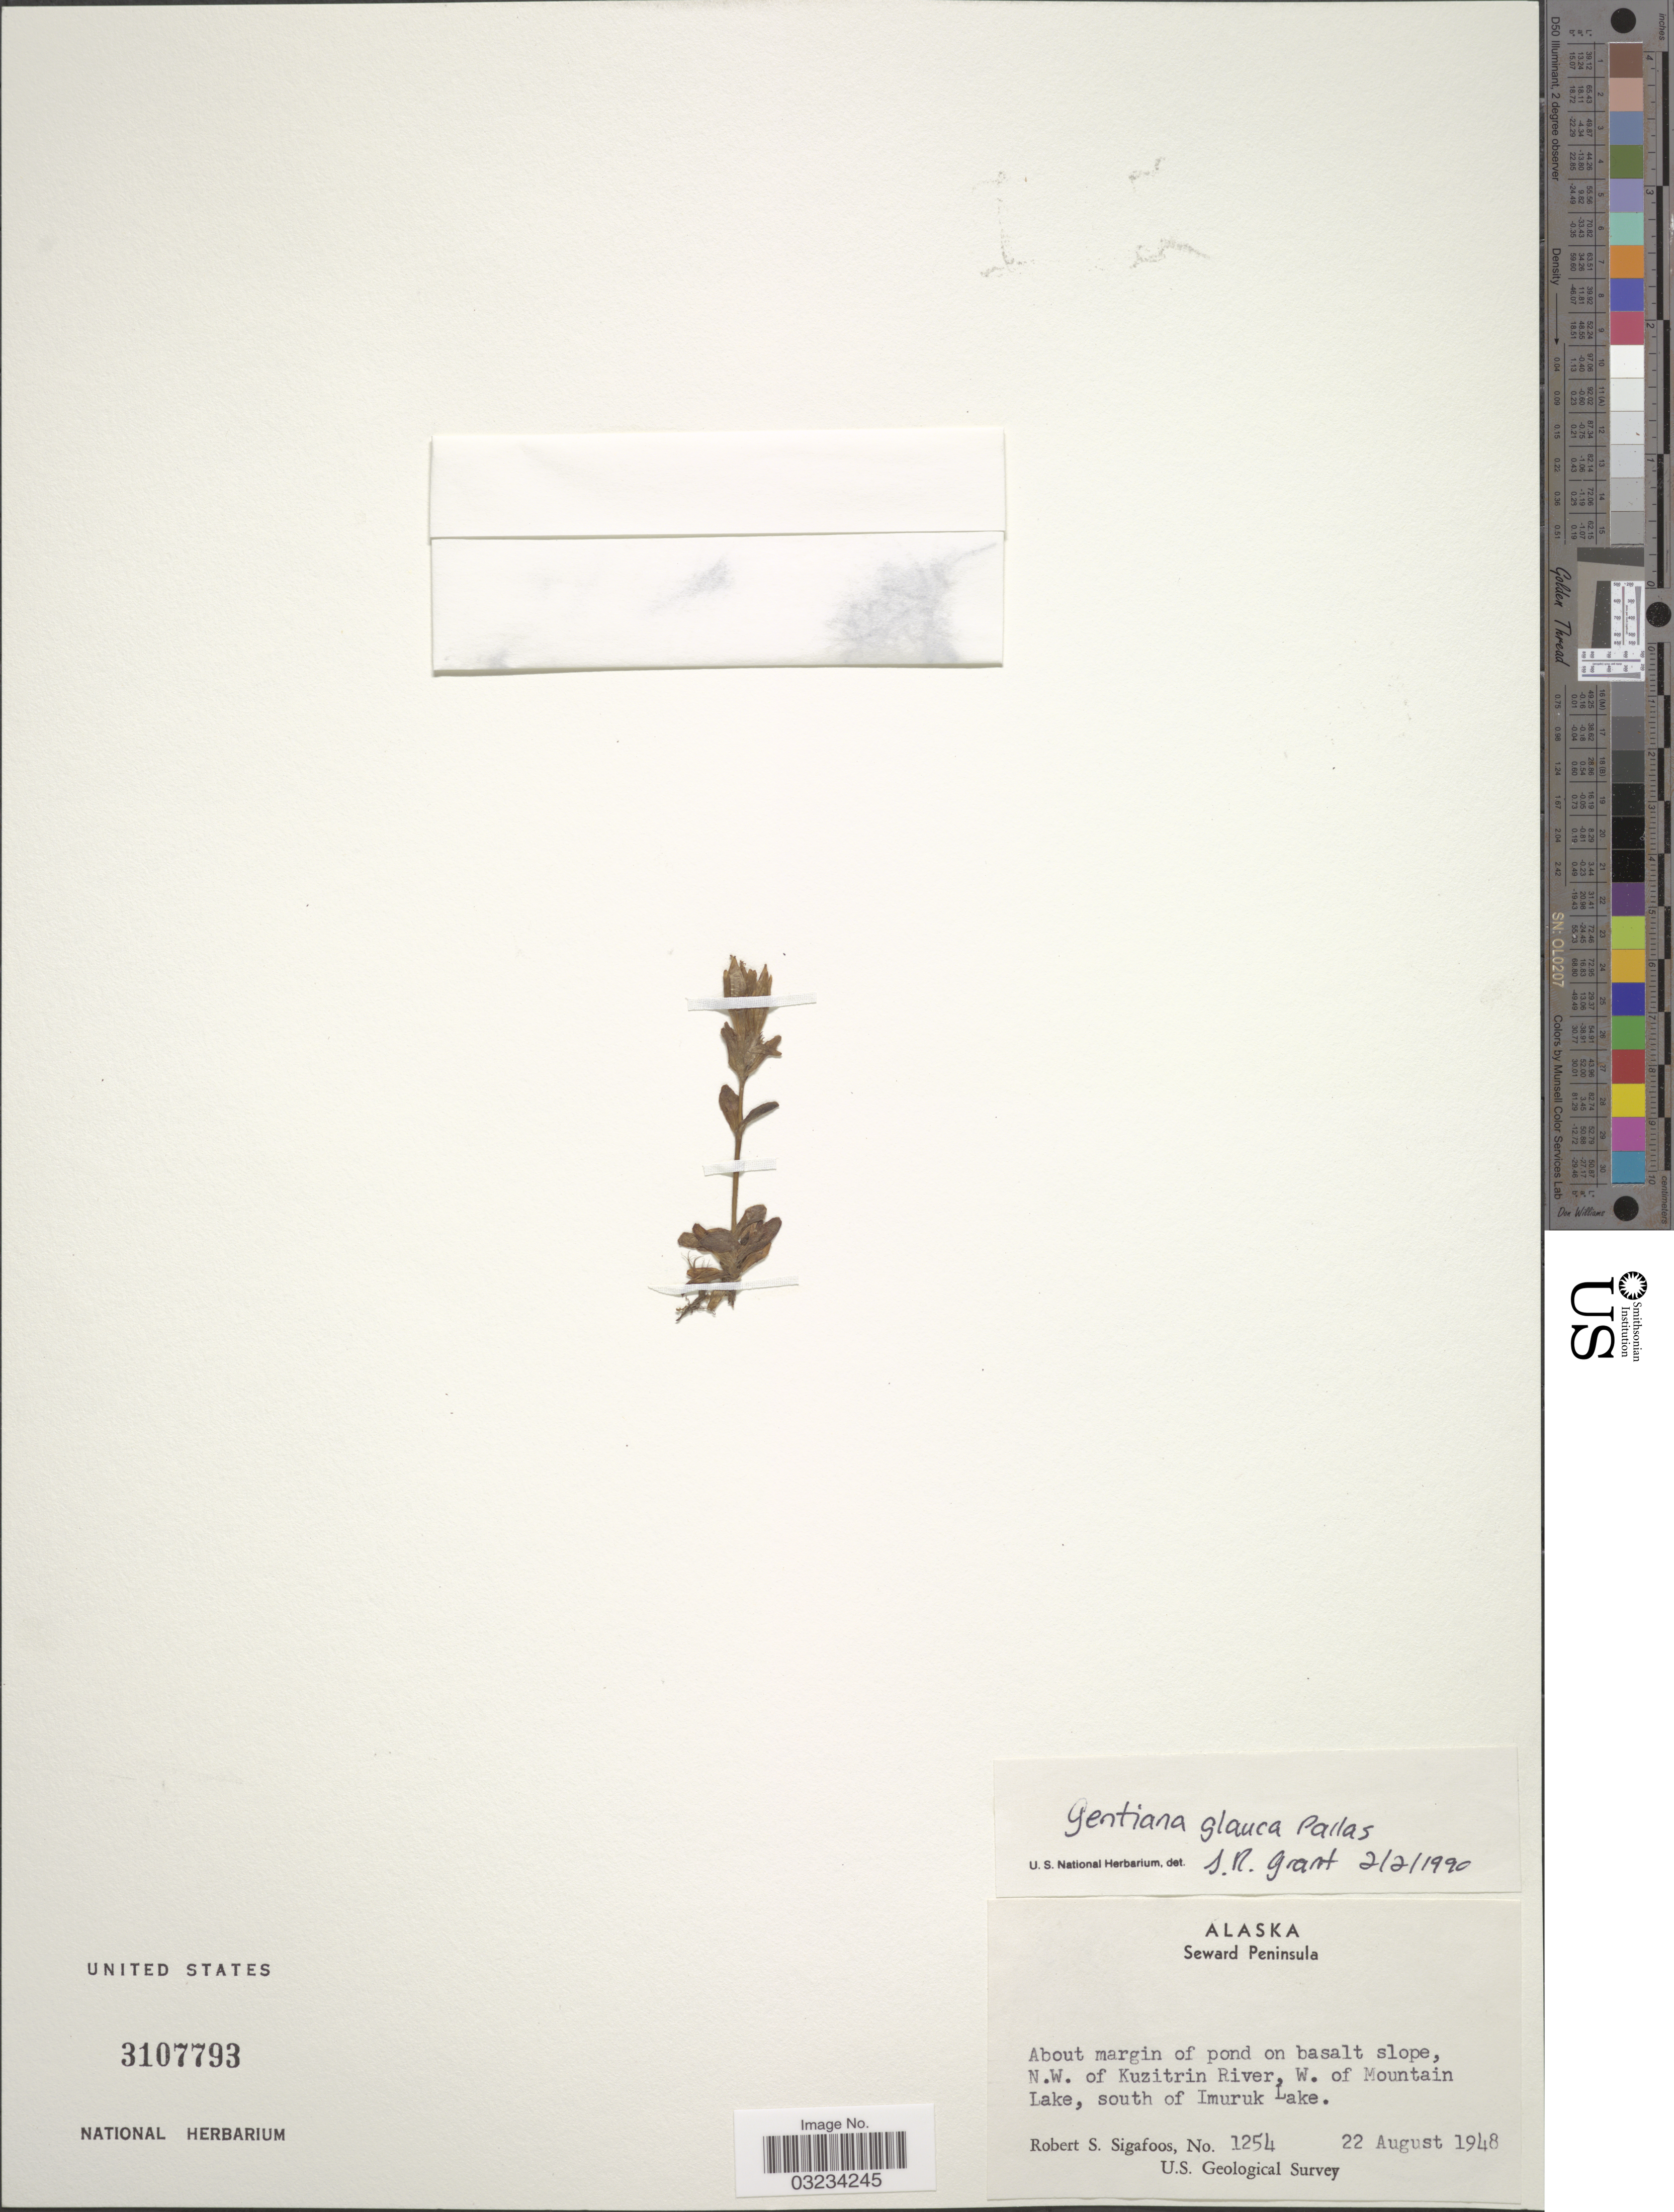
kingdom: Plantae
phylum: Tracheophyta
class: Magnoliopsida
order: Gentianales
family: Gentianaceae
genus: Gentiana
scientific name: Gentiana glauca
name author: Pall.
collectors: R. Sigafoos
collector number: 1254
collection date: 1948-08-22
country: United States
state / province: Alaska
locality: Seward Peninsula, About margin of pond on basalt slope, N.W. of Kuzitrin River, W. of Mountain Lake, south of Imuruk Lake.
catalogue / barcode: US 3107793